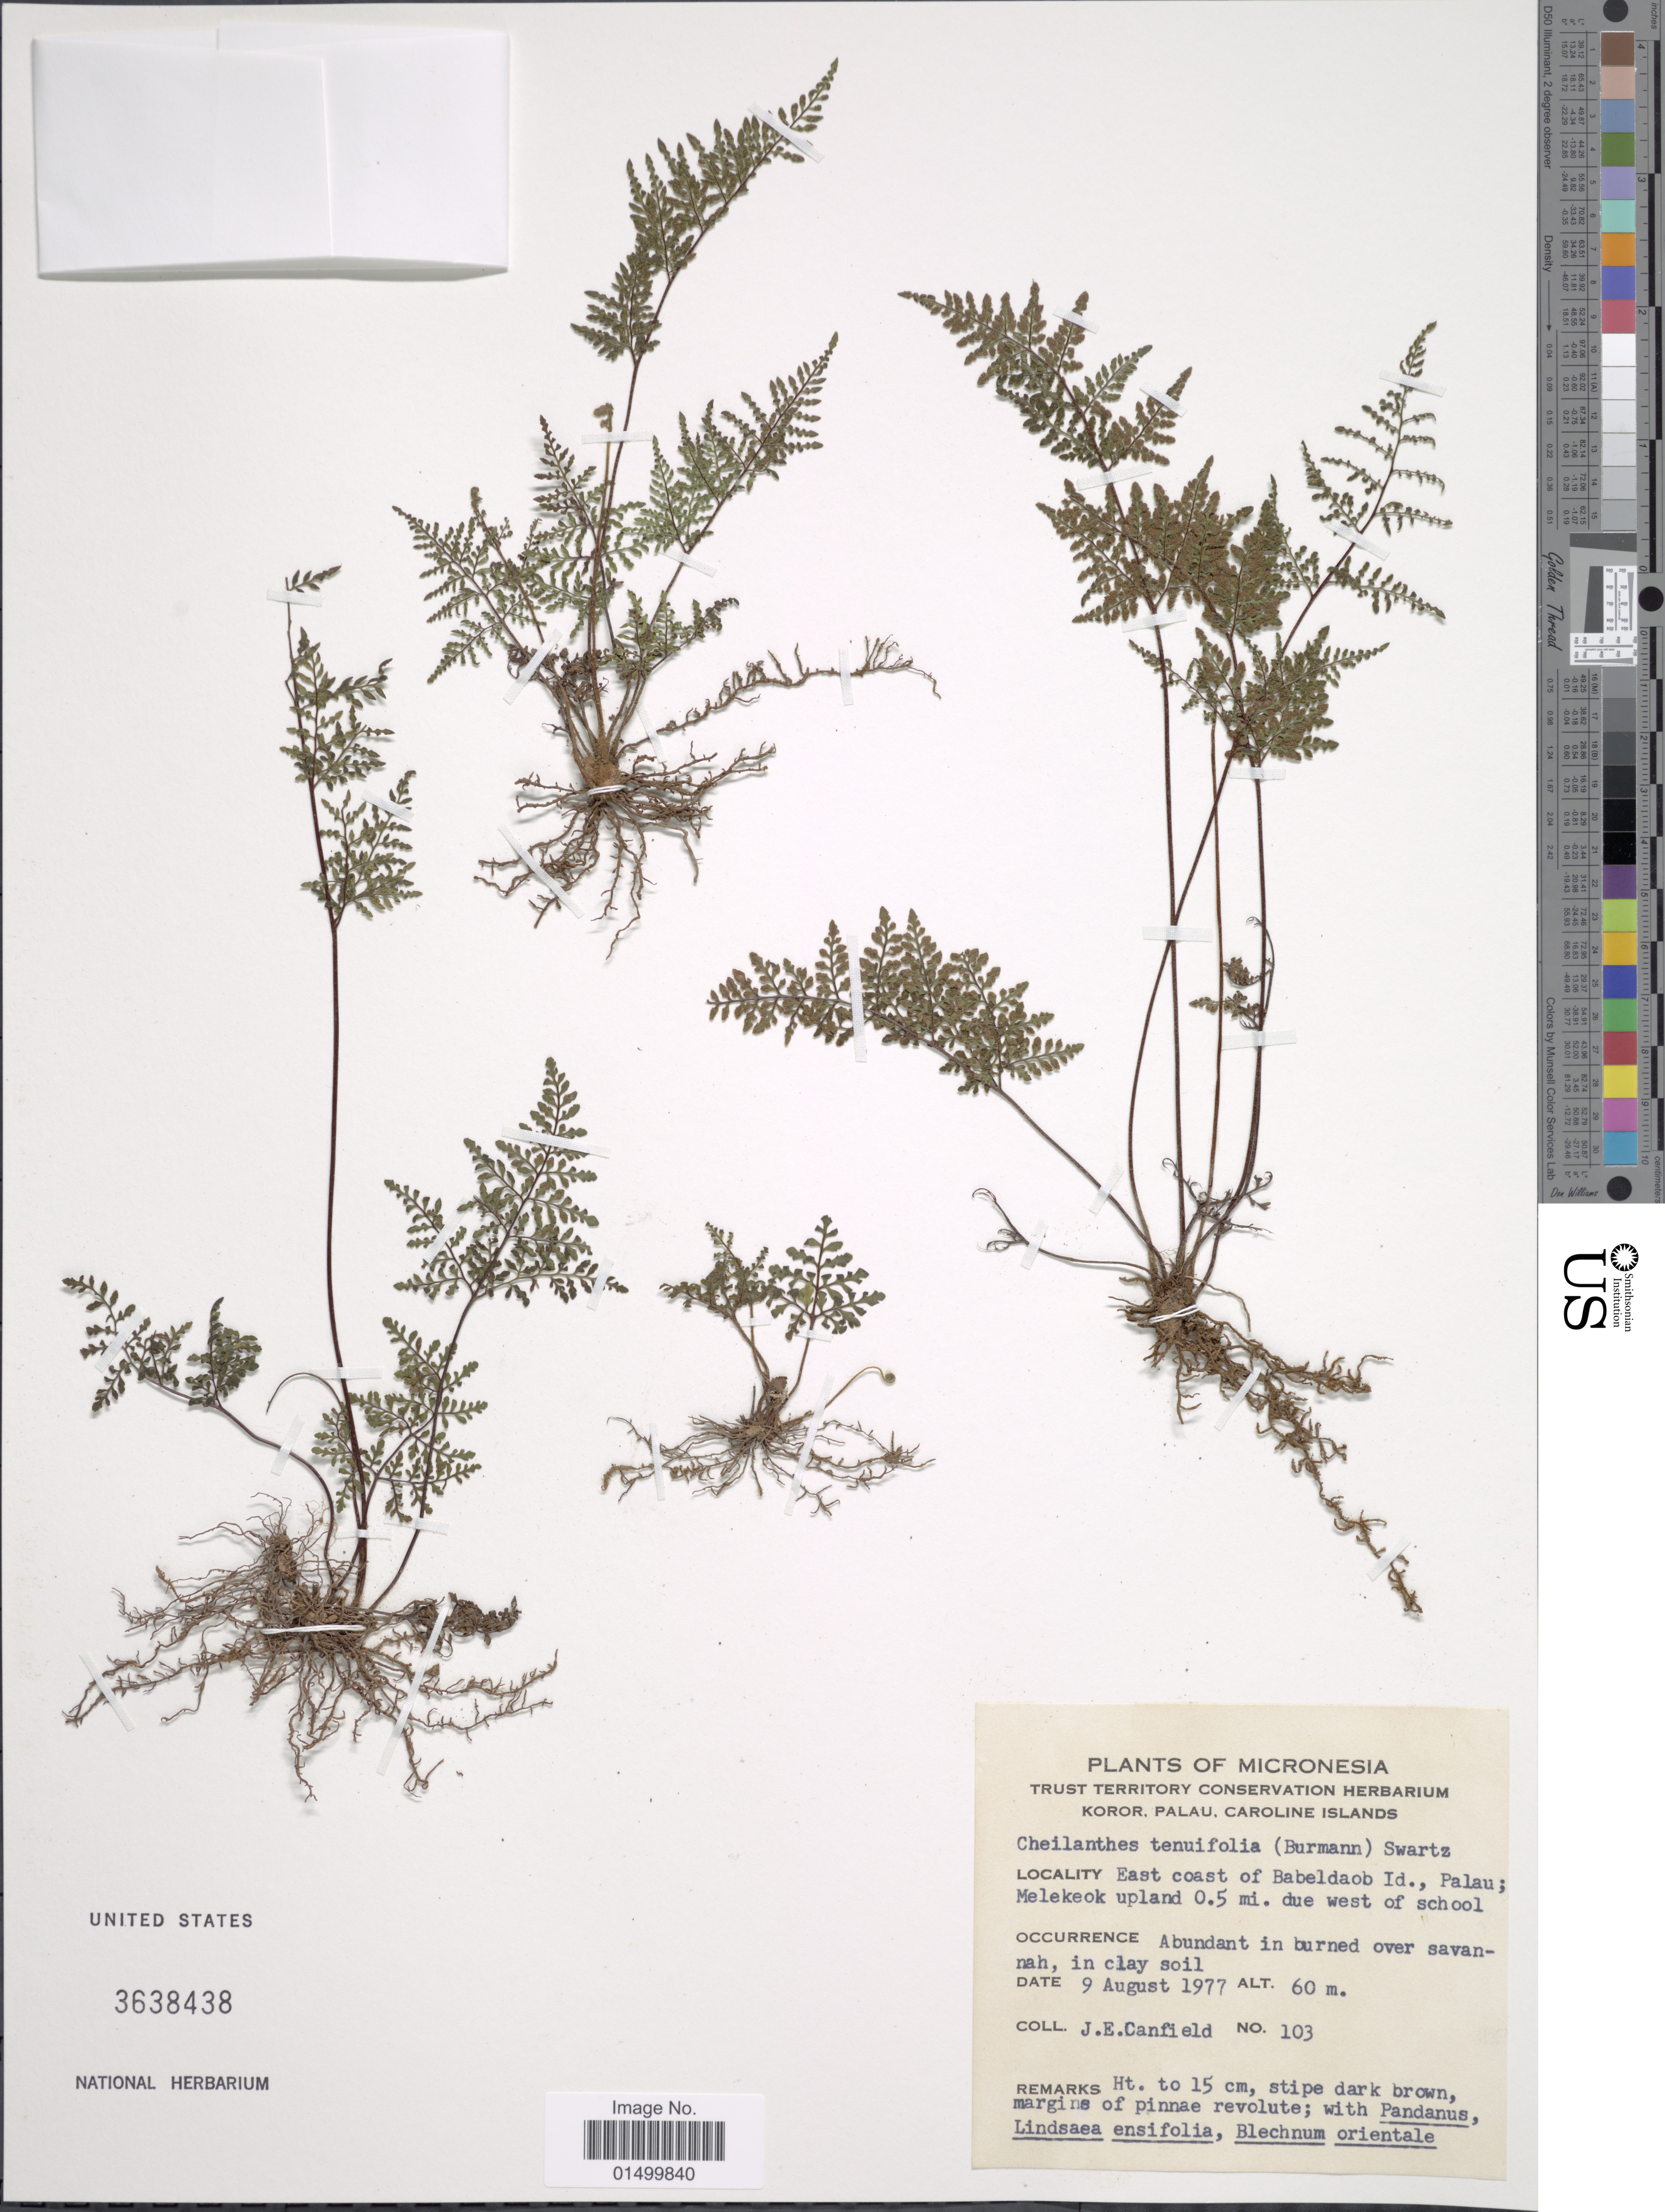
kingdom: Plantae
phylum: Tracheophyta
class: Polypodiopsida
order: Polypodiales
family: Pteridaceae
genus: Cheilanthes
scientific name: Cheilanthes tenuifolia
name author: (Burm. f.) Sw.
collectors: J. E. Canfield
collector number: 103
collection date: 1977-08-09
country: Palau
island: Babeldaob [Babelthuap]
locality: East coast of Babeldaob Id., Palau; Melekeok upland 0.5 mi. due west of school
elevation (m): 60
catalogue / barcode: US 3638438